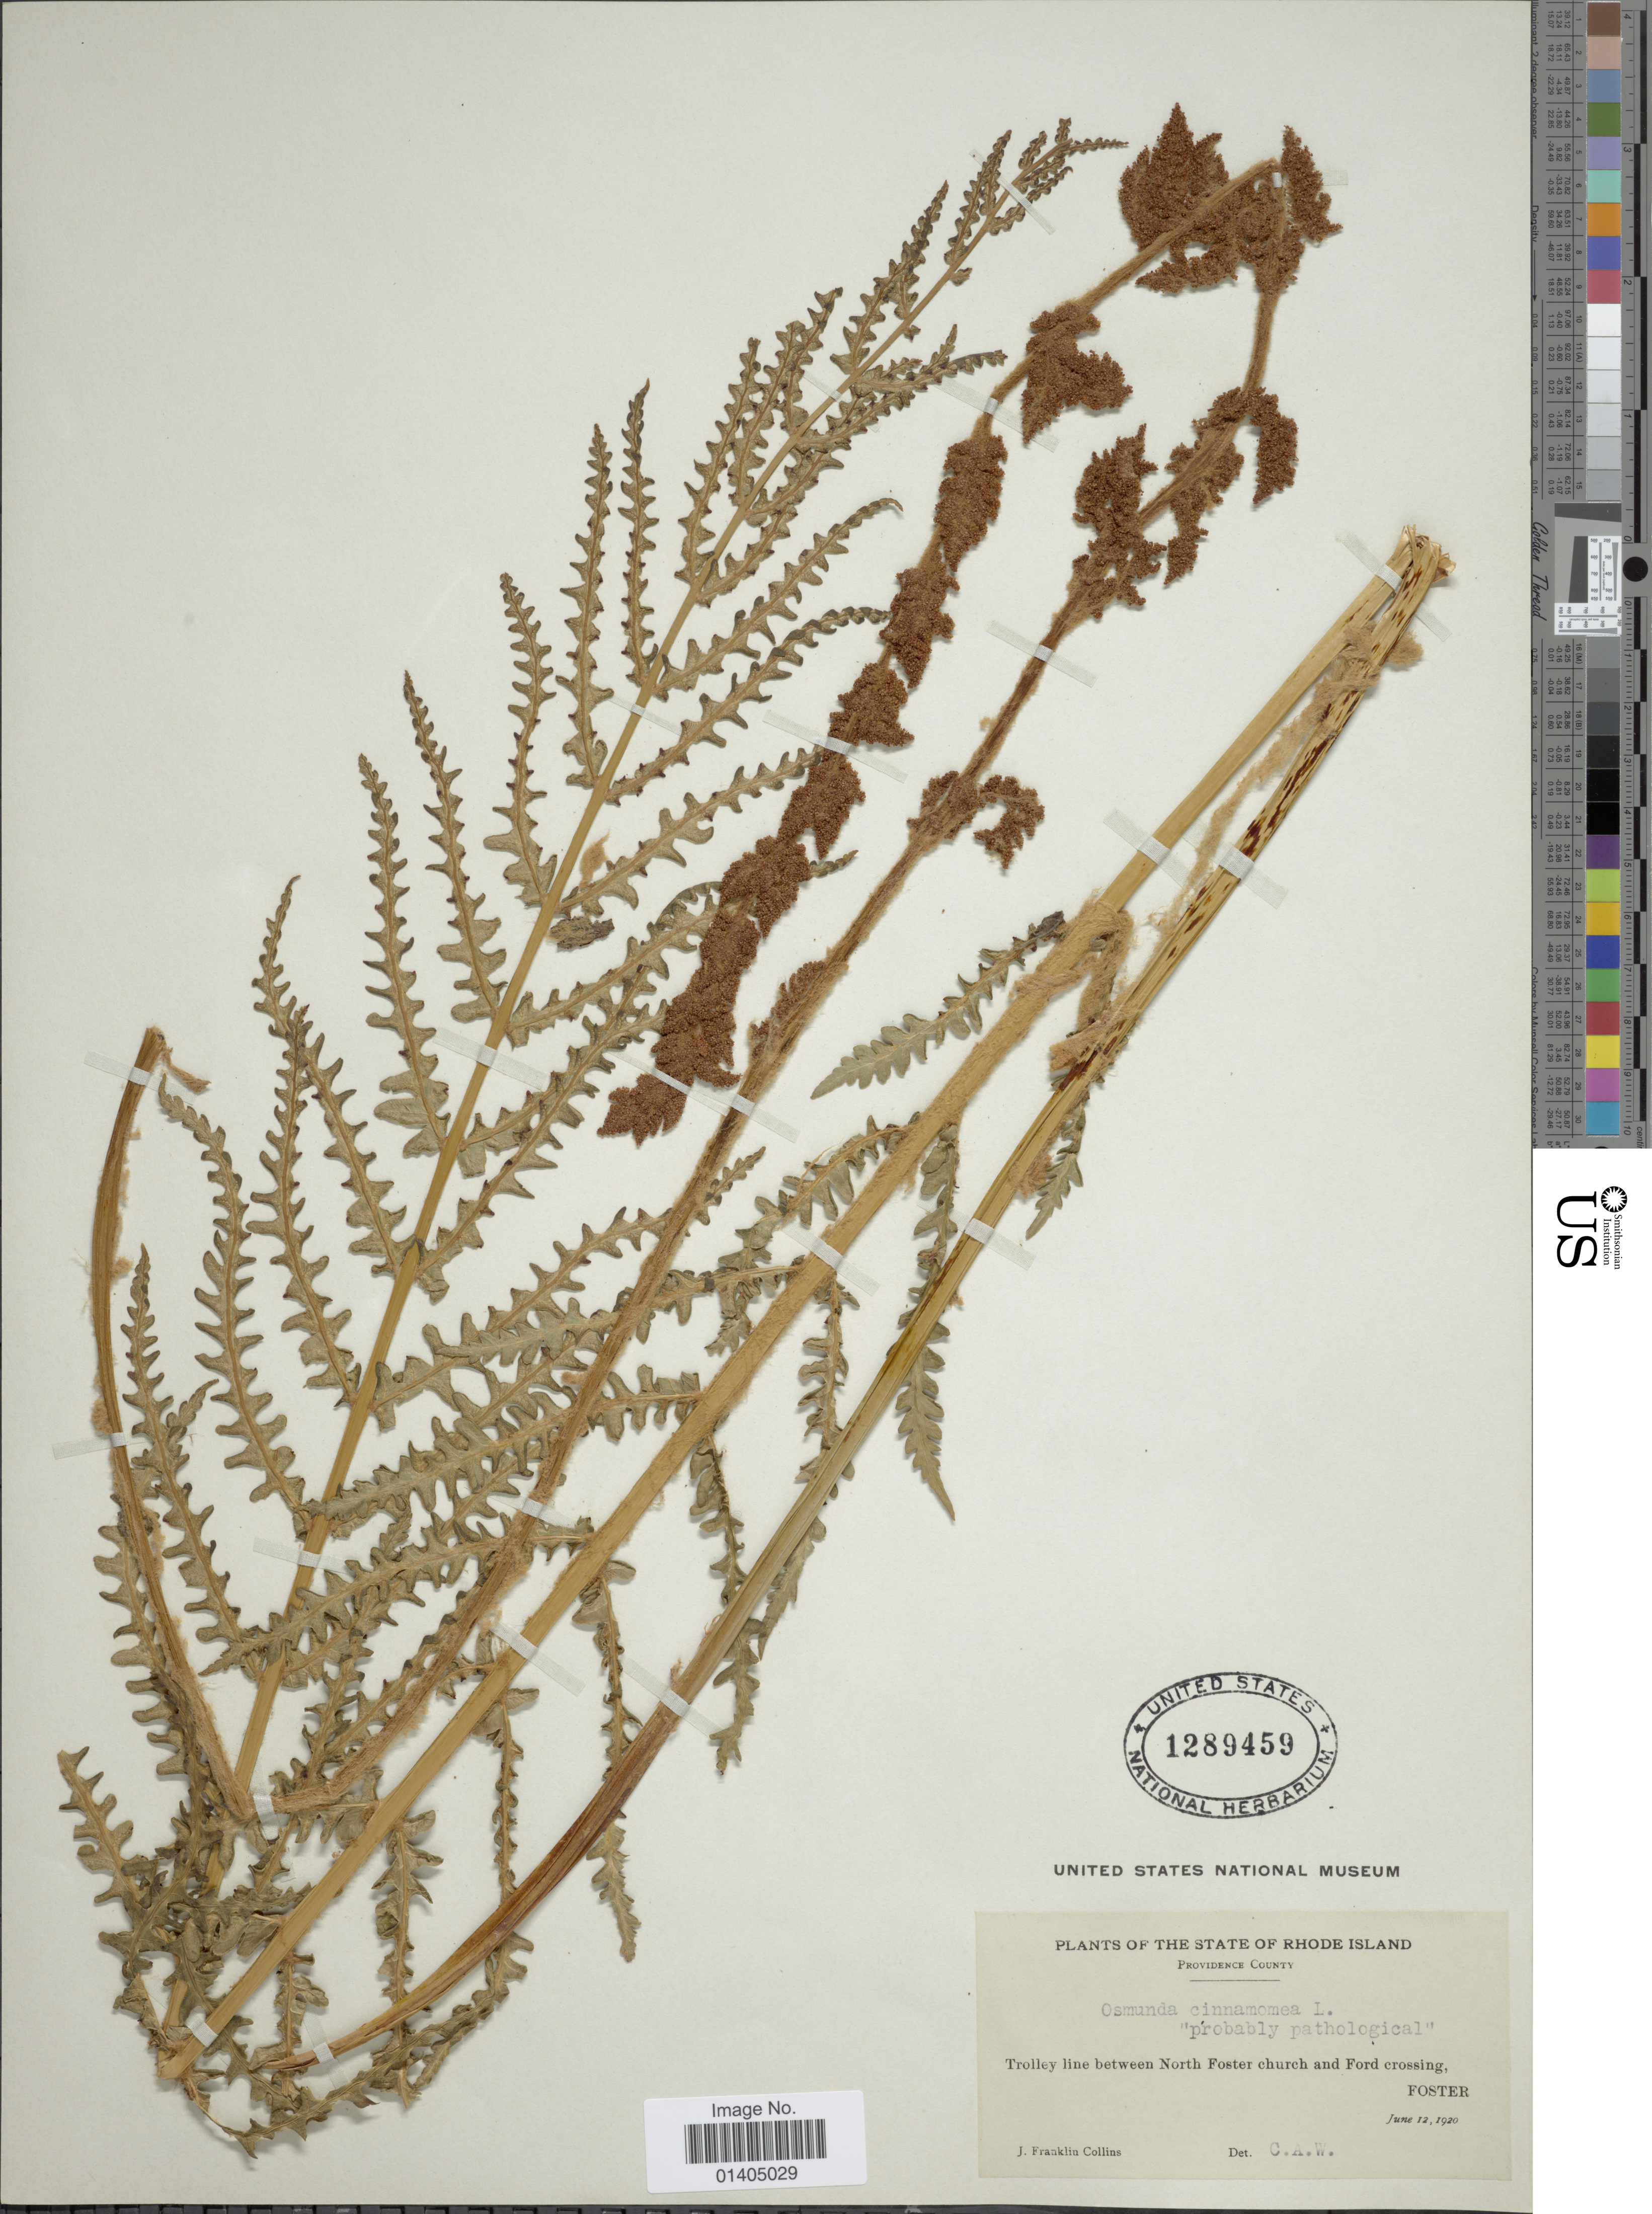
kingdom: Plantae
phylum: Tracheophyta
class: Polypodiopsida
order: Osmundales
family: Osmundaceae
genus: Osmundastrum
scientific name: Osmundastrum cinnamomeum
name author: (L.) C. Presl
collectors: J. Franklin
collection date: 1920-06-12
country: United States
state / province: Rhode Island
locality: The State of Rhode island, Providence County, Trolley line between North Foster church and Ford crossing Foster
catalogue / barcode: US 1289459